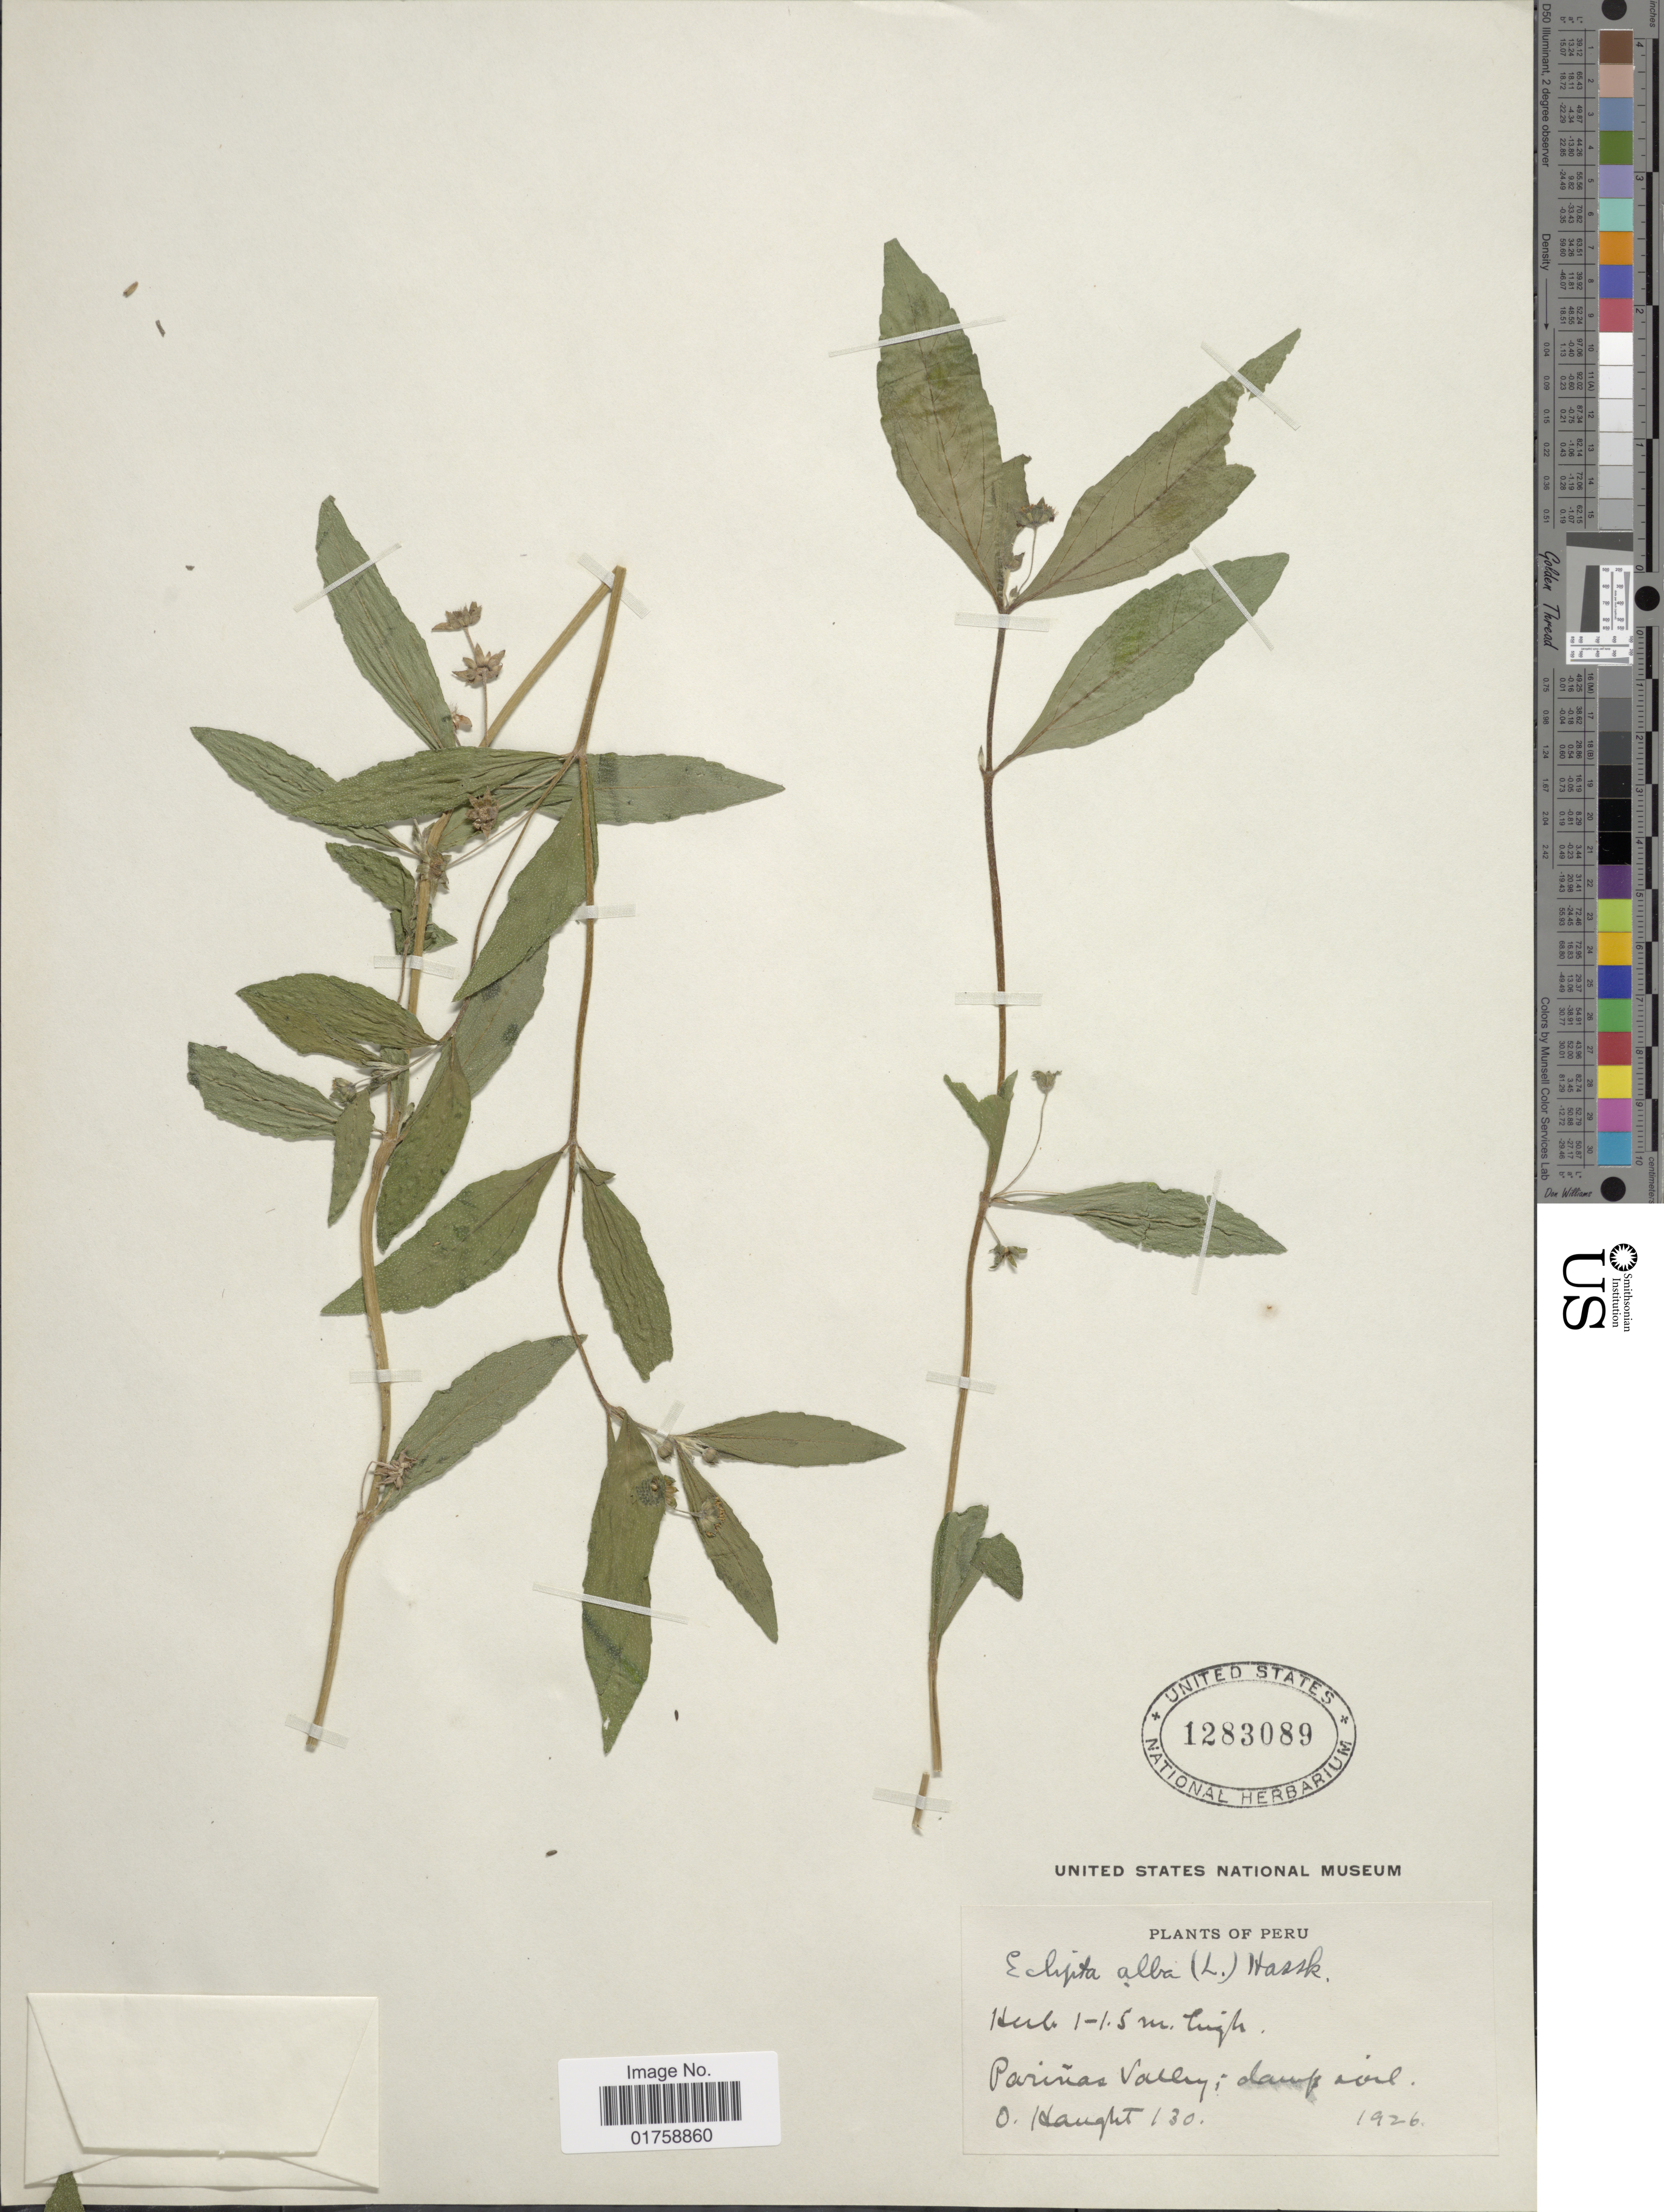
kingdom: Plantae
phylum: Tracheophyta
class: Magnoliopsida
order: Asterales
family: Asteraceae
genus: Eclipta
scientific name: Eclipta alba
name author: (L.) Hassk.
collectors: O. Haught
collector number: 130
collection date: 1926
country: Peru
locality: Parnias Valley, Peru.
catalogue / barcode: US 1283089